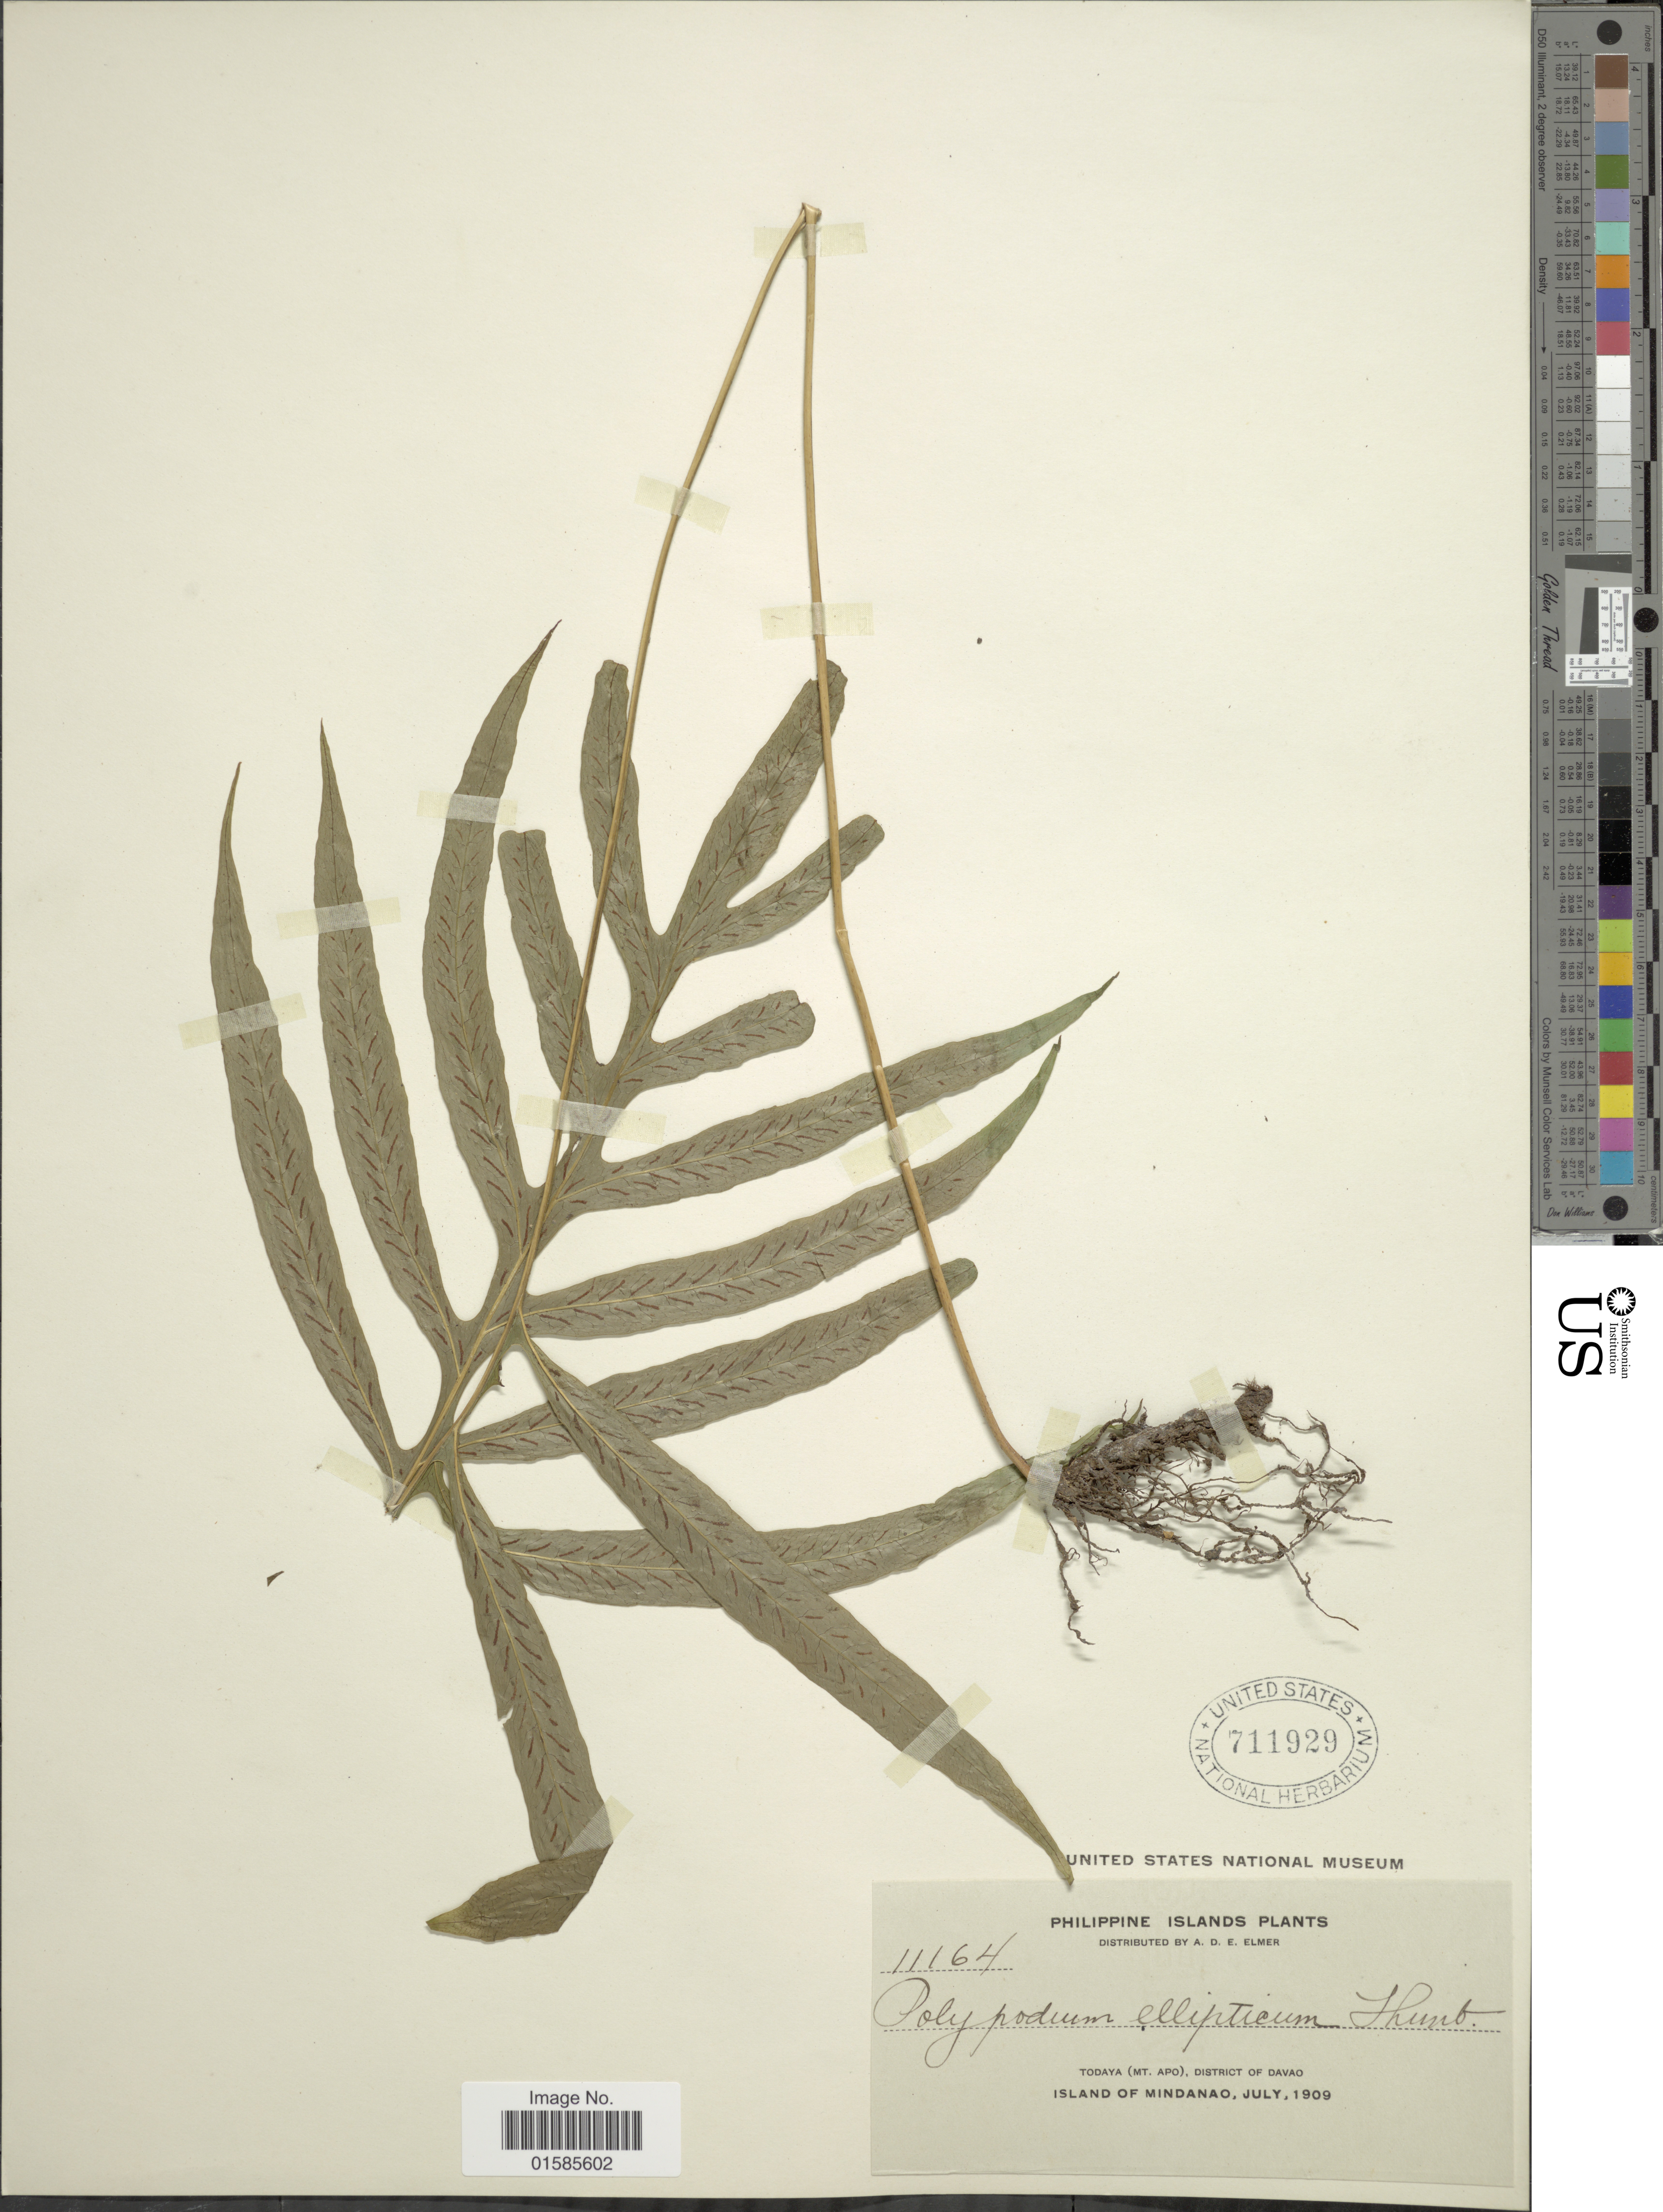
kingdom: Plantae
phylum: Tracheophyta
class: Polypodiopsida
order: Polypodiales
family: Polypodiaceae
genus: Leptochilus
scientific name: Leptochilus ellipticus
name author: (Thunb.) Noot.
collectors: A. D. E. Elmer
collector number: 11164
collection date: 1909-07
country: Philippines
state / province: Davao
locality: Philippine Island, Todaya (Mt. Apo), District of Davao, Island of Mindanao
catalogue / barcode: US 711929